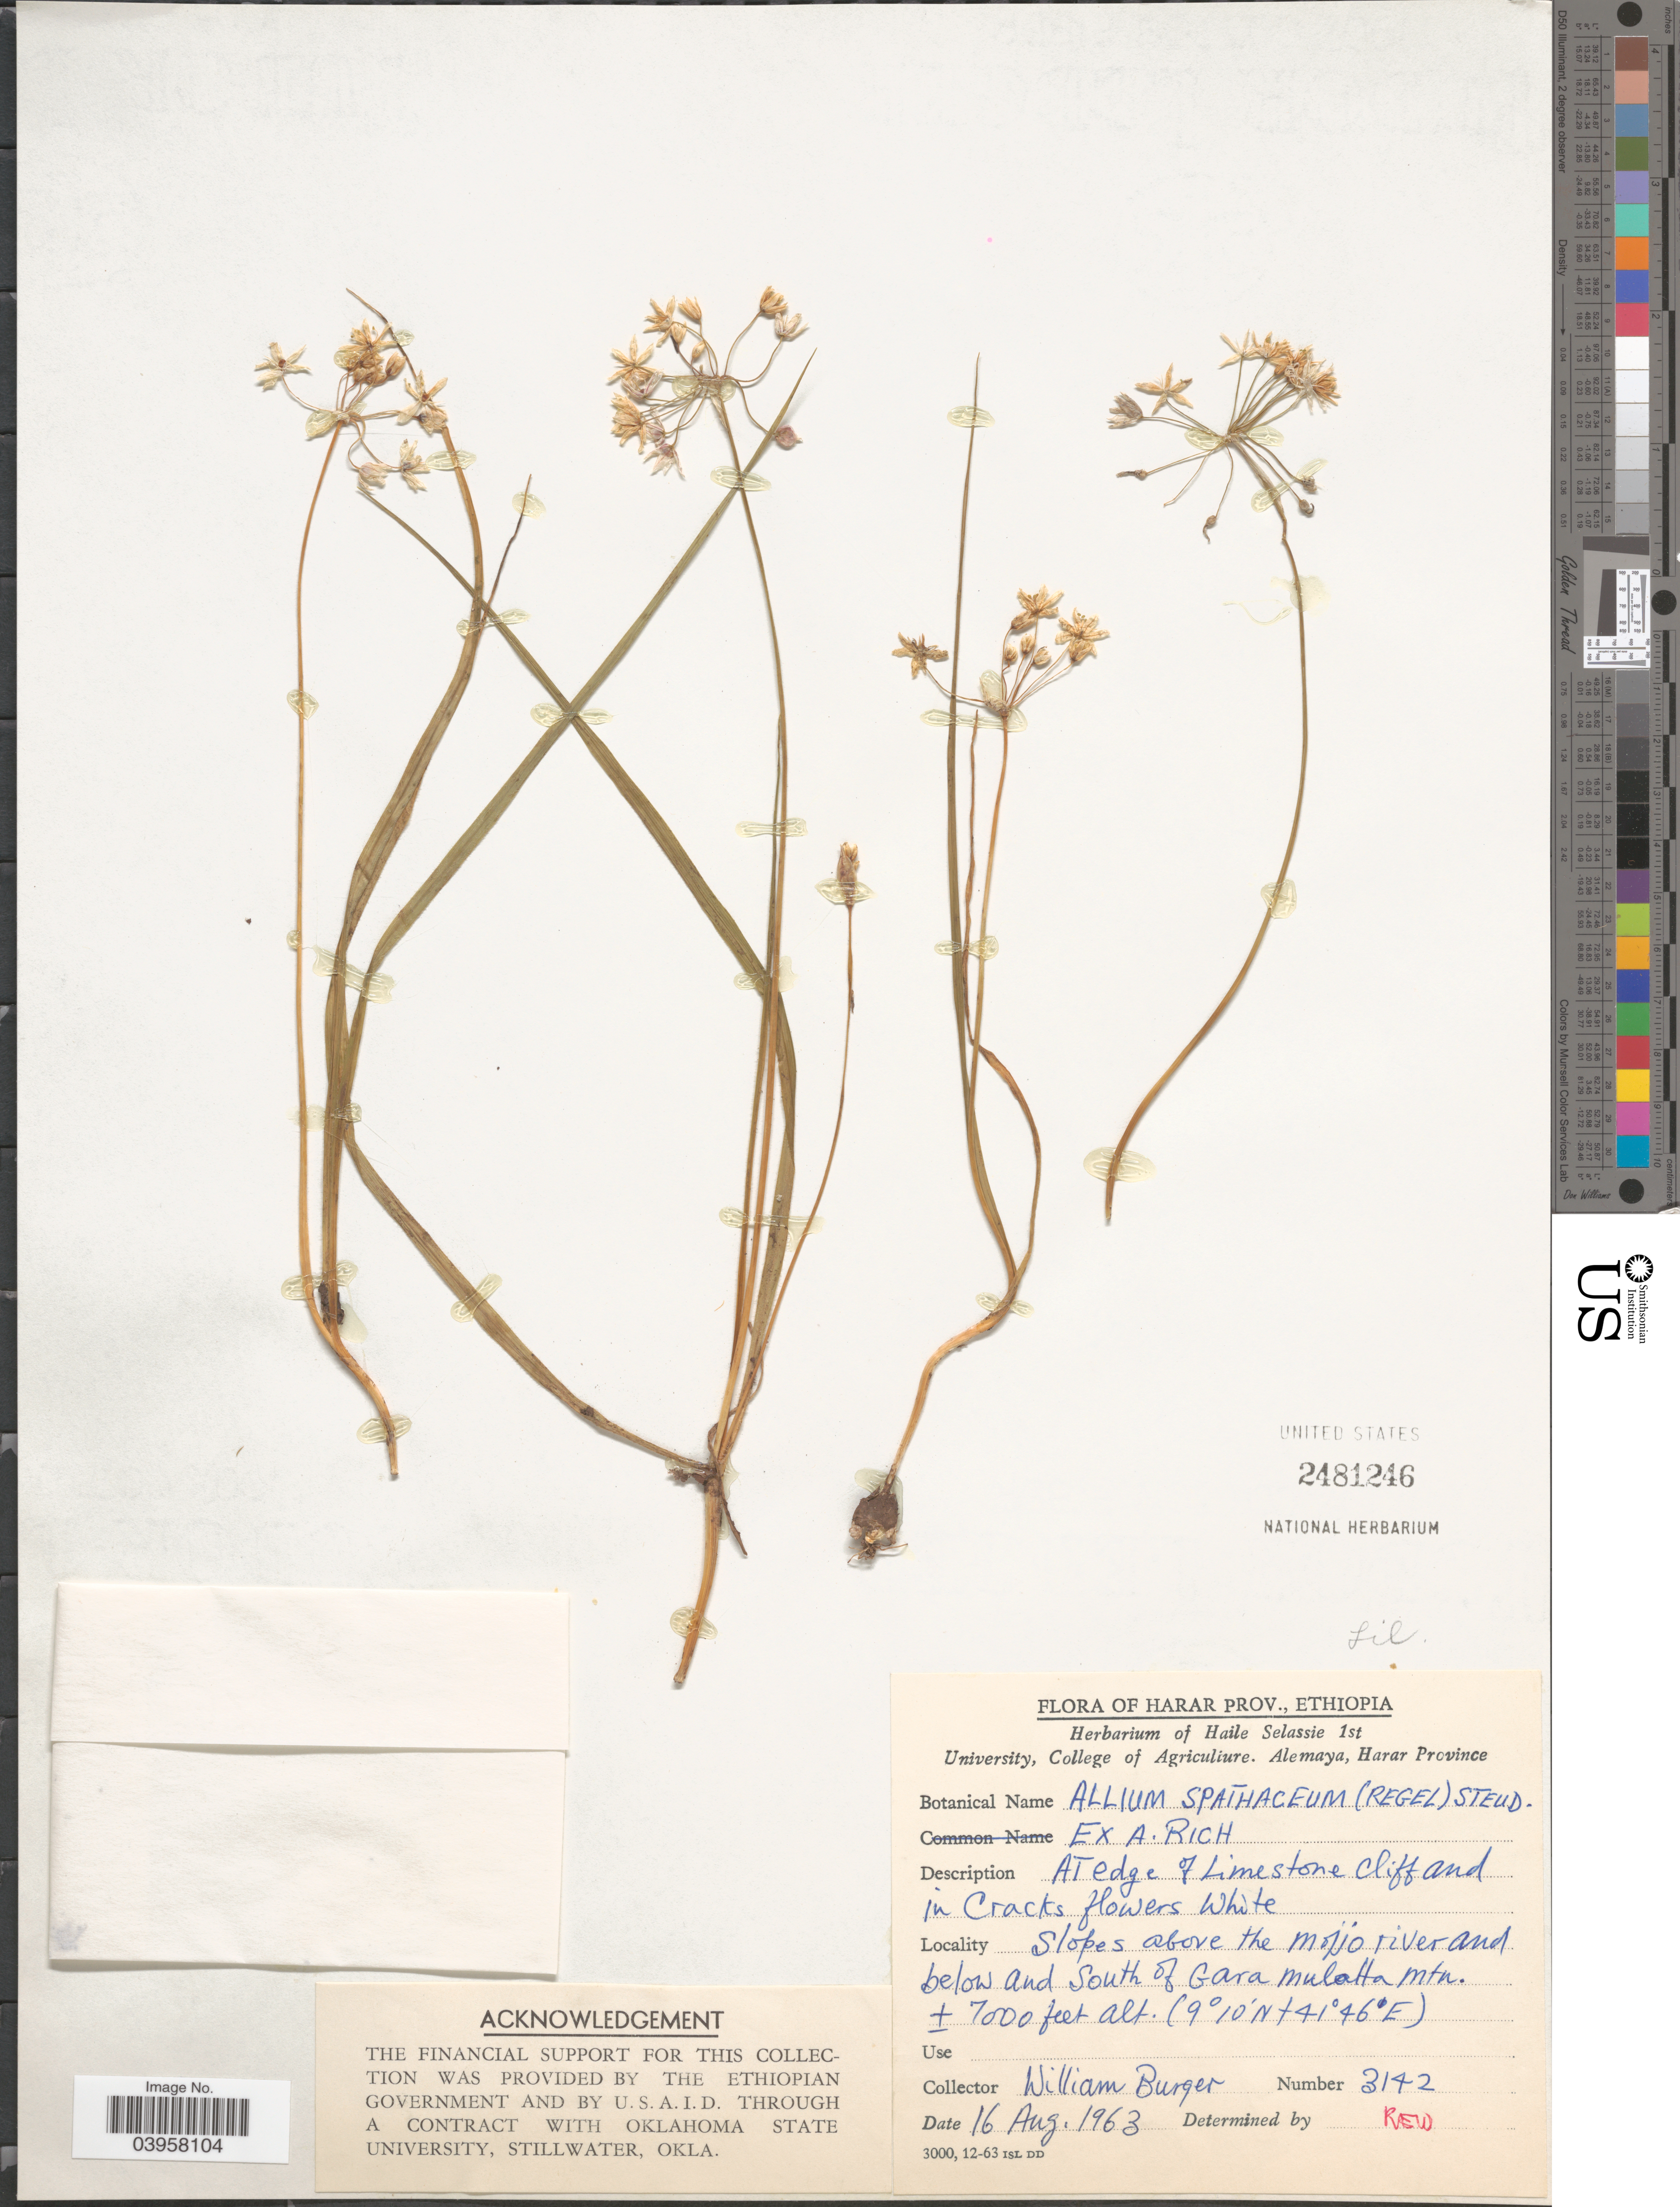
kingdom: Plantae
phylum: Tracheophyta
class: Liliopsida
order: Asparagales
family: Amaryllidaceae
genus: Allium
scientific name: Allium spathaceum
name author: Steud. ex A. Rich.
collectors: W. Burger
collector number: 3142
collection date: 1963-08-16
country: Ethiopia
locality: Harar Prov. Slopes above the Moijo river and below and South of Gara Mulatta Mtn.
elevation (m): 2134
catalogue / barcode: US 2481246